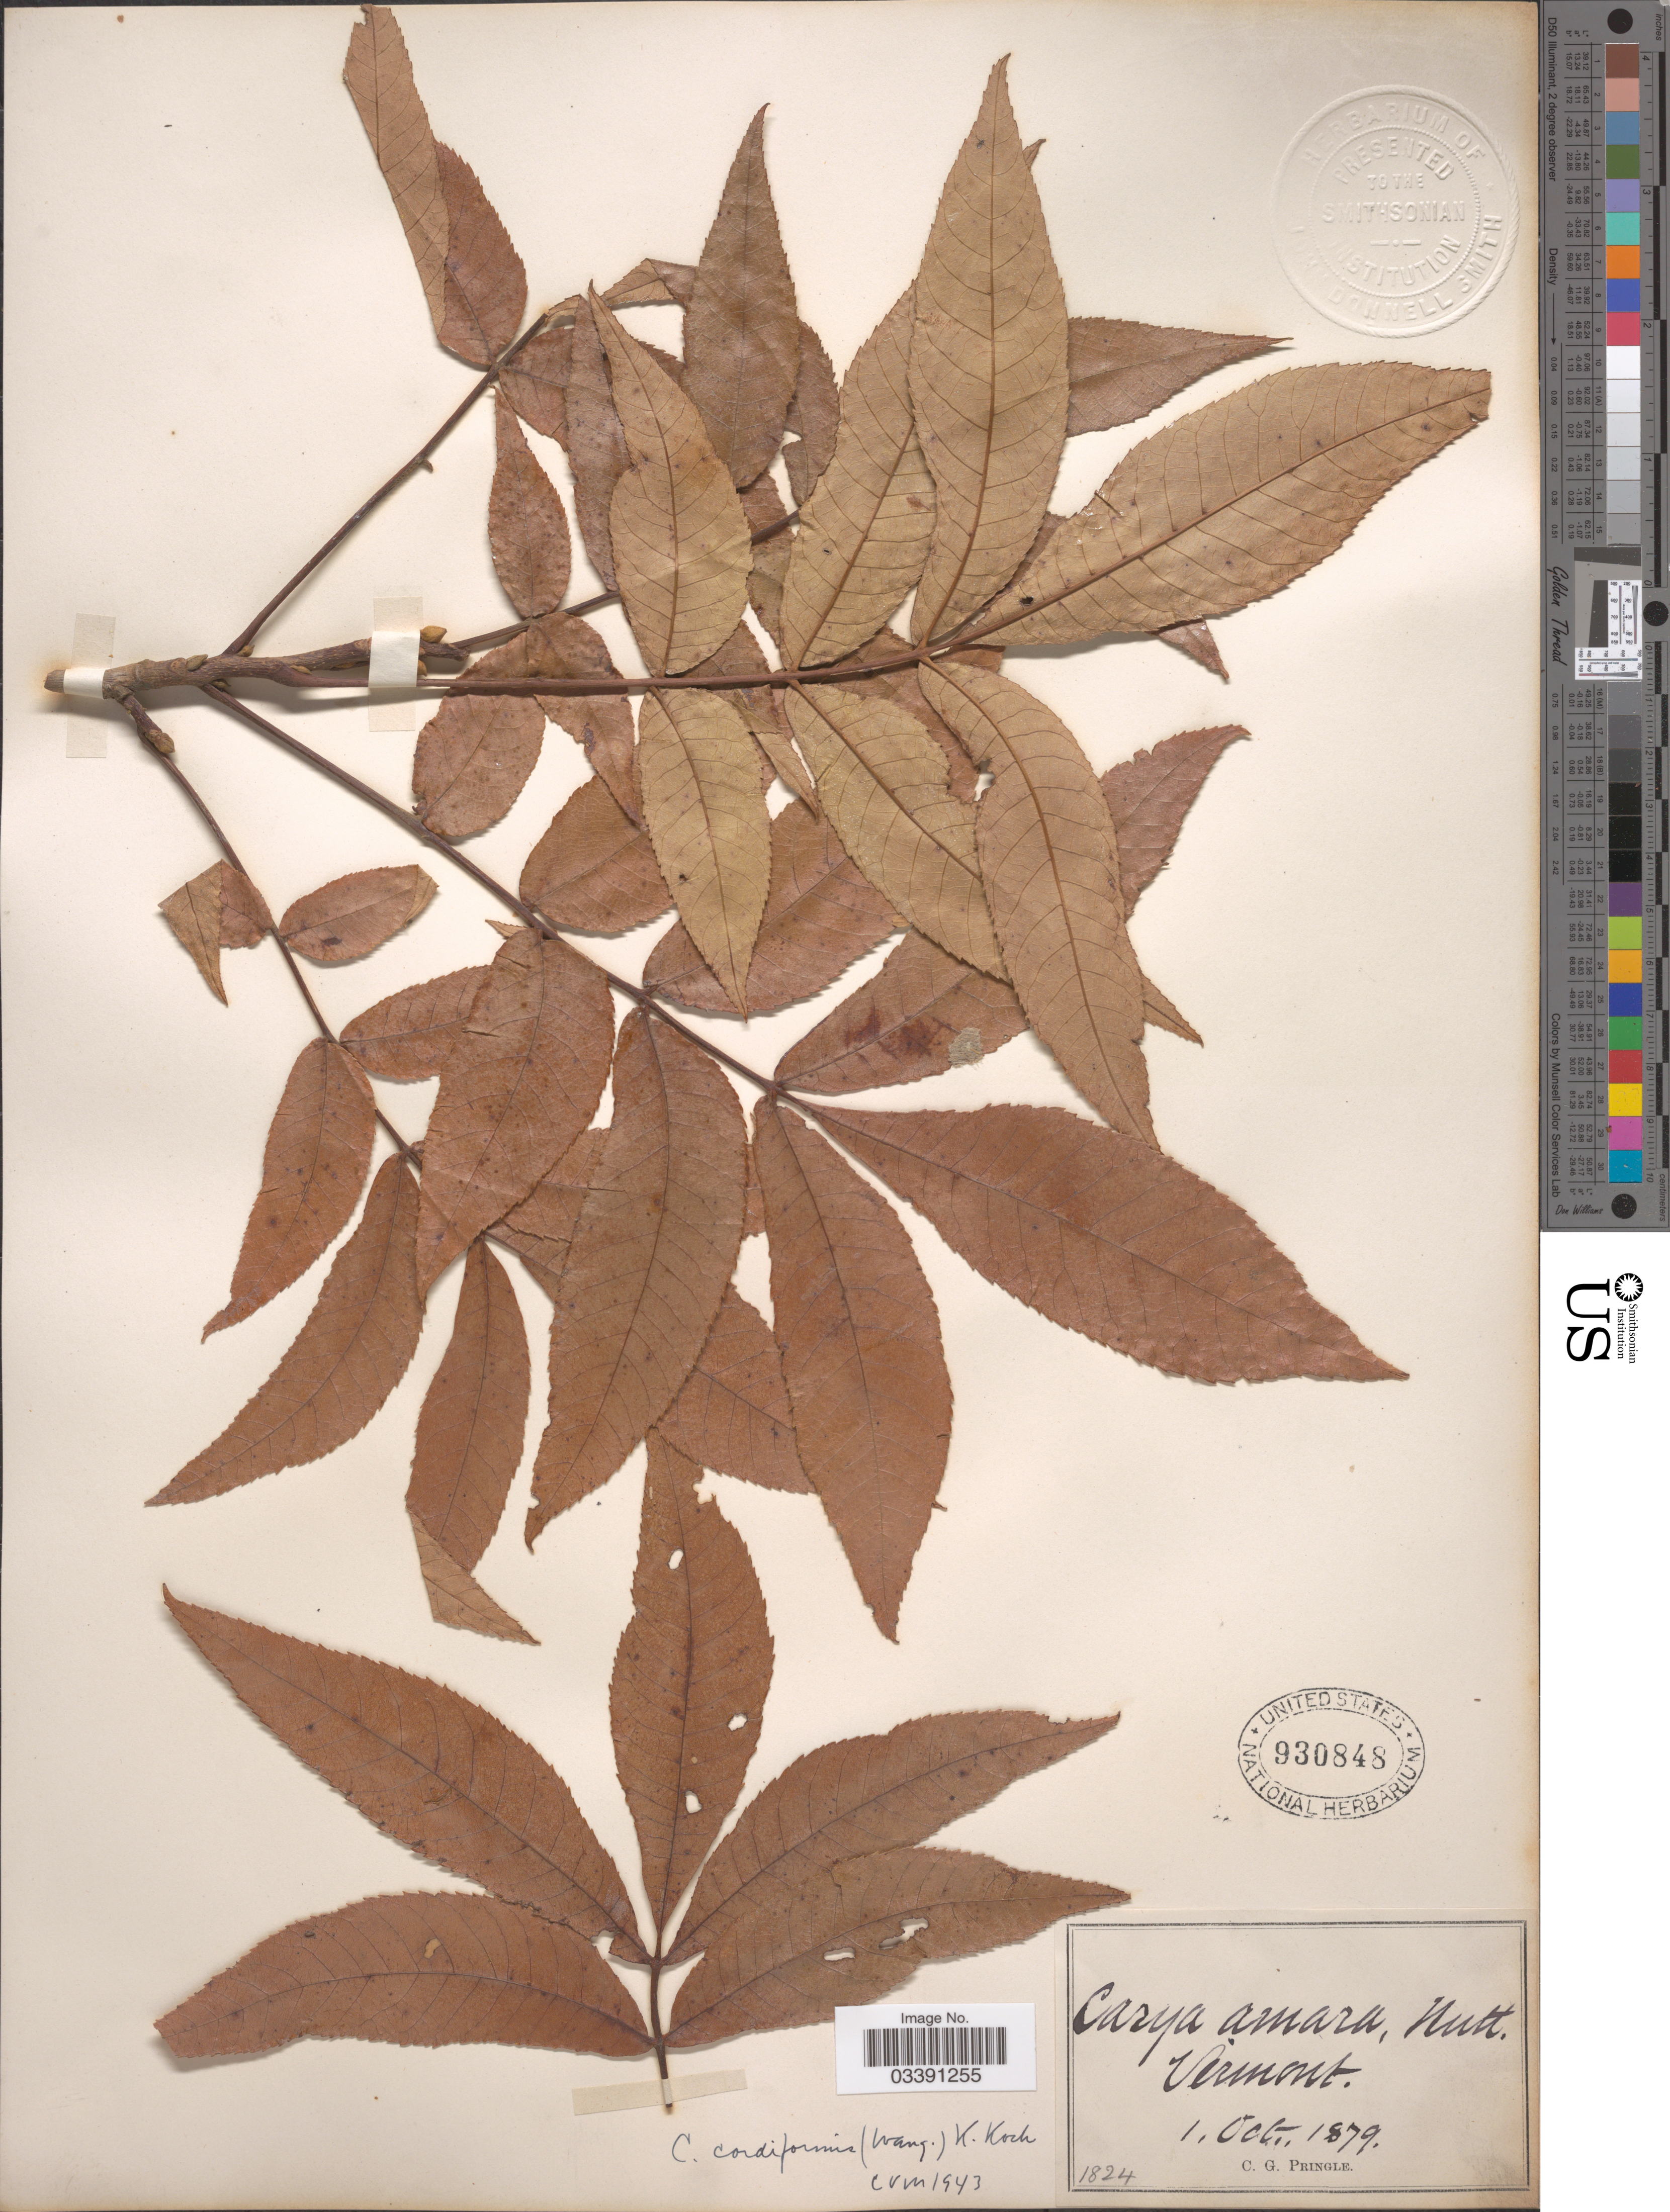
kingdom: Plantae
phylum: Tracheophyta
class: Magnoliopsida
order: Fagales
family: Juglandaceae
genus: Carya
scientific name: Carya cordiformis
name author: (Wangenh.) K. Koch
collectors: C. G. Pringle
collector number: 1824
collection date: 1879-10-01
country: United States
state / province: Vermont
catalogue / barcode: US 930848